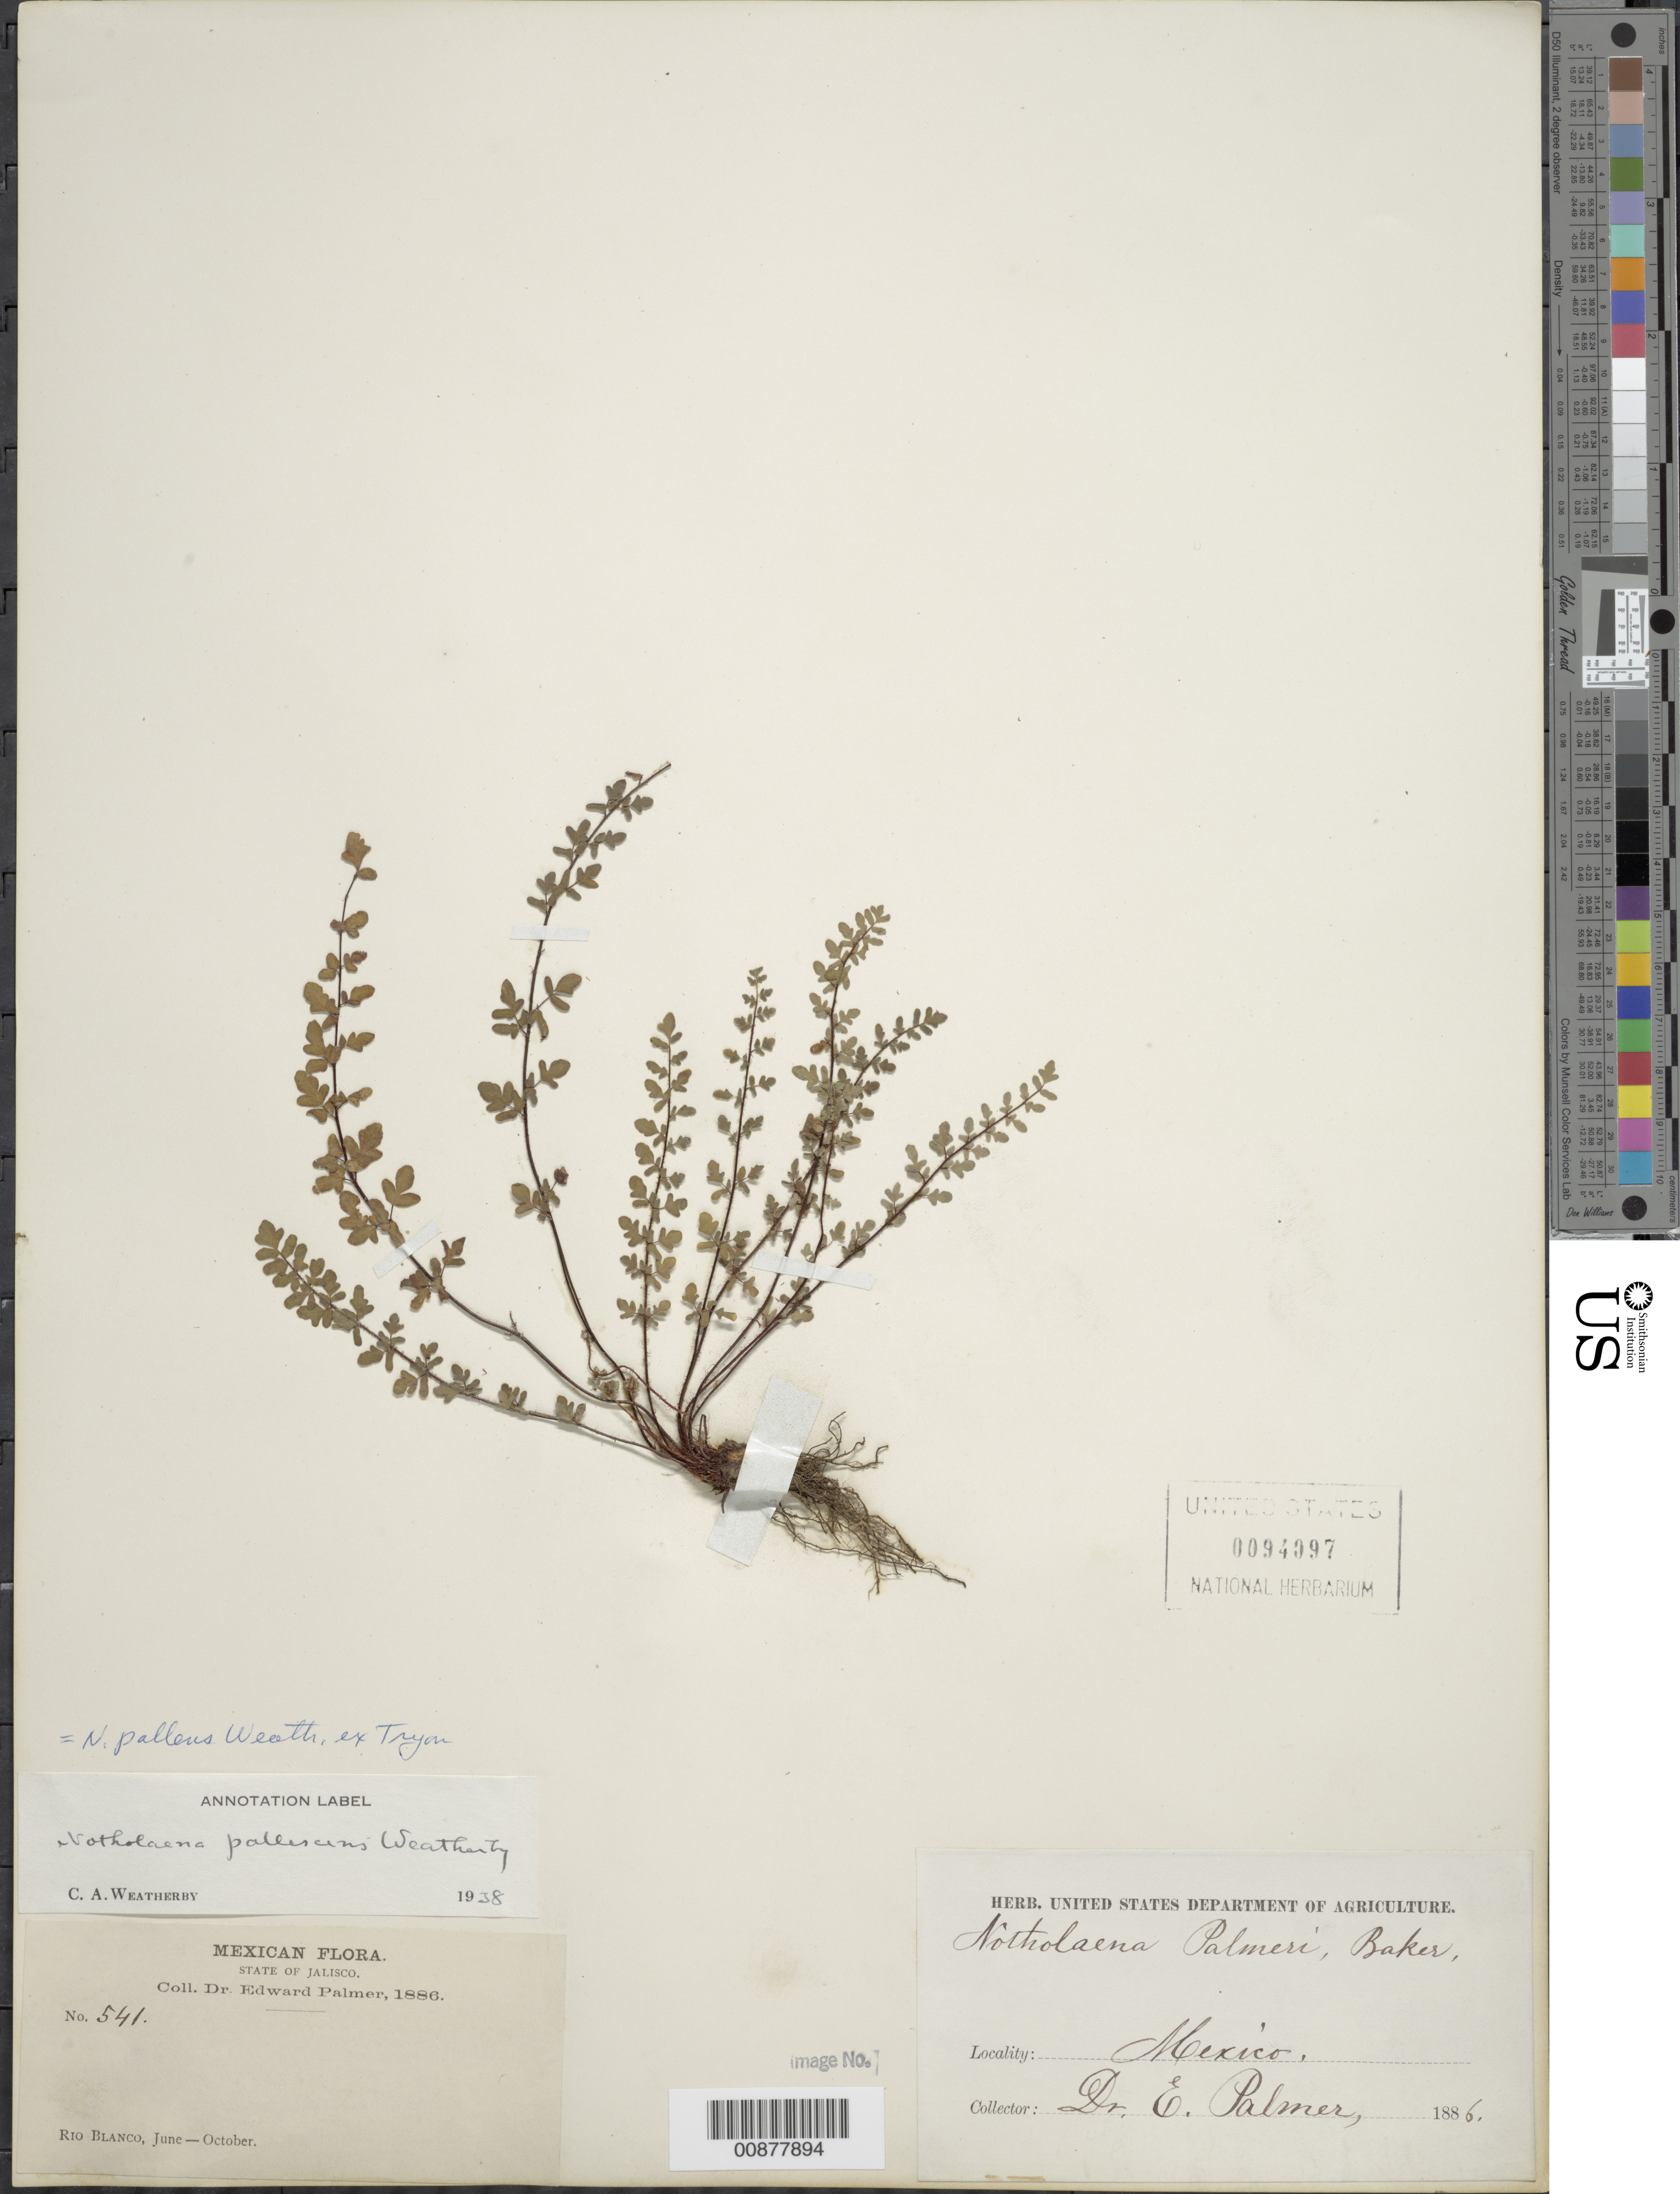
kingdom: Plantae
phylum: Tracheophyta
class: Polypodiopsida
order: Polypodiales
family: Pteridaceae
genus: Argyrochosma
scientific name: Argyrochosma pallens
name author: (Weath.) Windham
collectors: E. Palmer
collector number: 541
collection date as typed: Jun 1886 to -- Oct 1886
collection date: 1886-06/1886-10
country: Mexico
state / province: Jalisco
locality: Río Blanco, Jalisco.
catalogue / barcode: US 94097